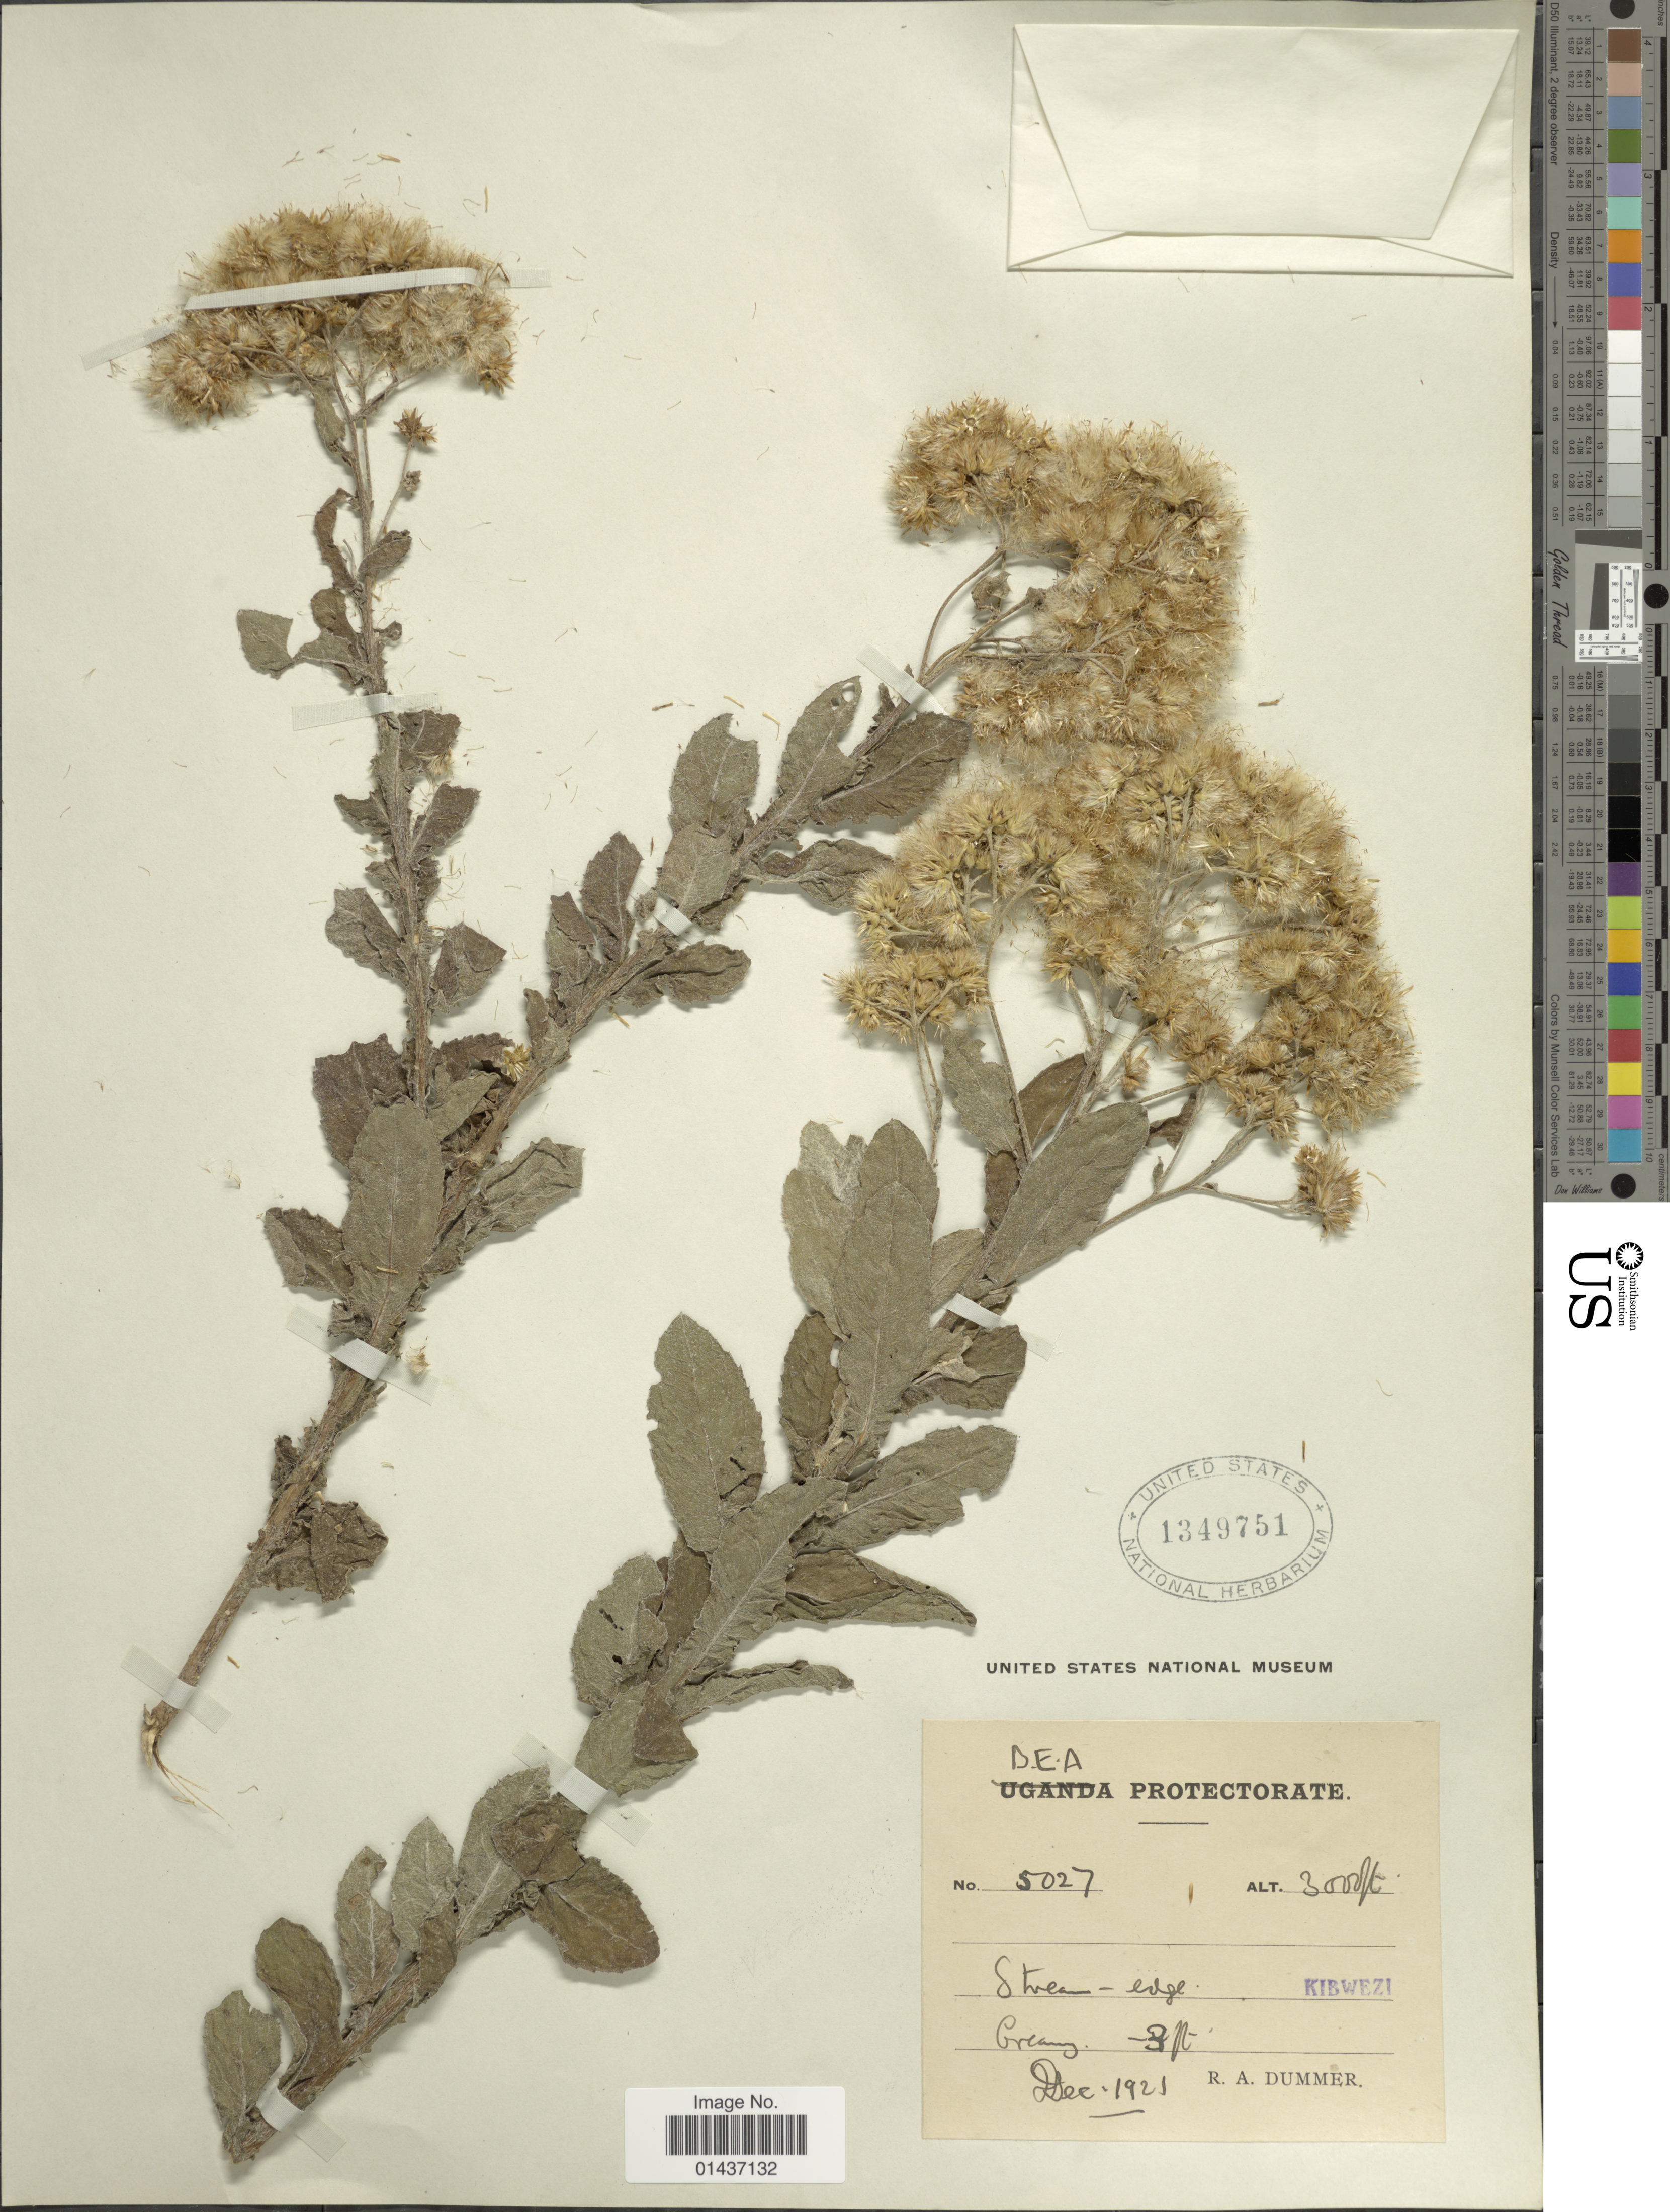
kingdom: Plantae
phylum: Tracheophyta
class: Magnoliopsida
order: Asterales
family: Asteraceae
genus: Pluchea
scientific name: Pluchea ovalis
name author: (Pers.) DC.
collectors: R. Dümmer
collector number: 5027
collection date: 1921-12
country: Kenya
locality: B.E.A., Stream-edge, Kibwezi, Grassy [interpreted]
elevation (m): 1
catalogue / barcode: US 1349751